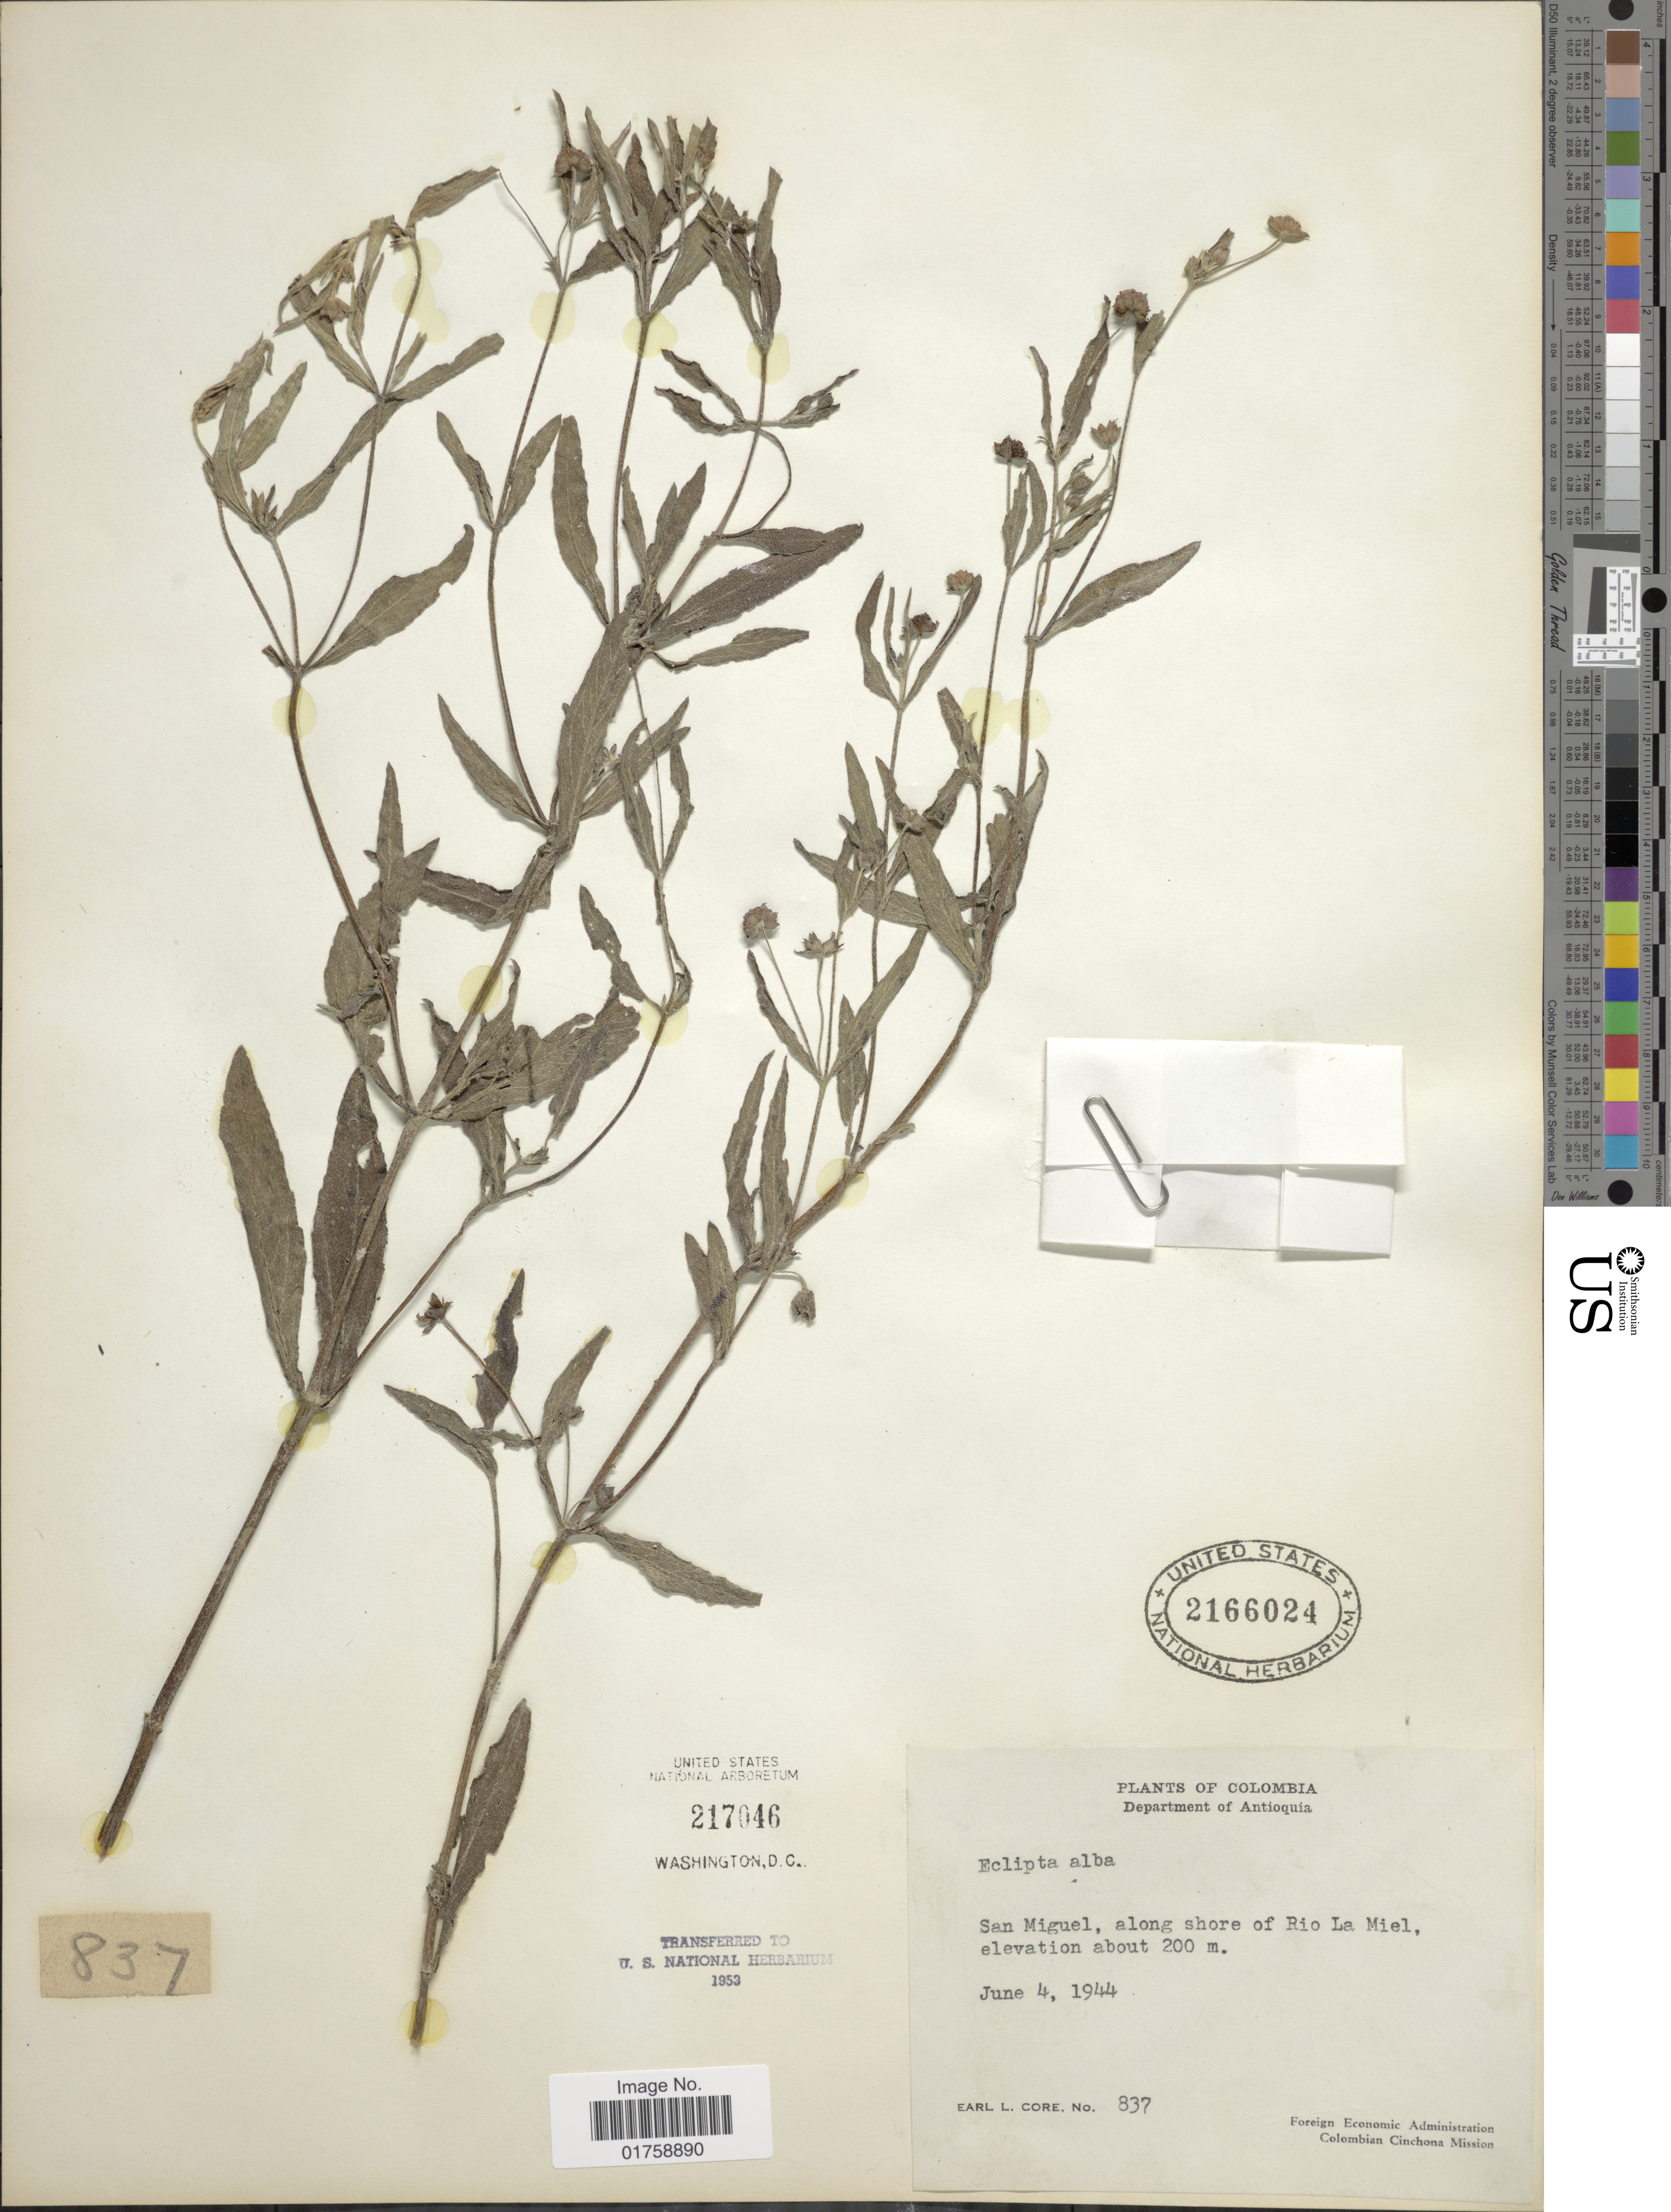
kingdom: Plantae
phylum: Tracheophyta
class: Magnoliopsida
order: Asterales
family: Asteraceae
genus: Eclipta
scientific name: Eclipta alba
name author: (L.) Hassk.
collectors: E. L. Core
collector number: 837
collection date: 1944-06-04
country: Colombia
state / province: Antioquia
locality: Colombia, Department of Antioquia. San Miguel, along shore of Rio La Miel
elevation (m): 200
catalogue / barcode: US 2166024